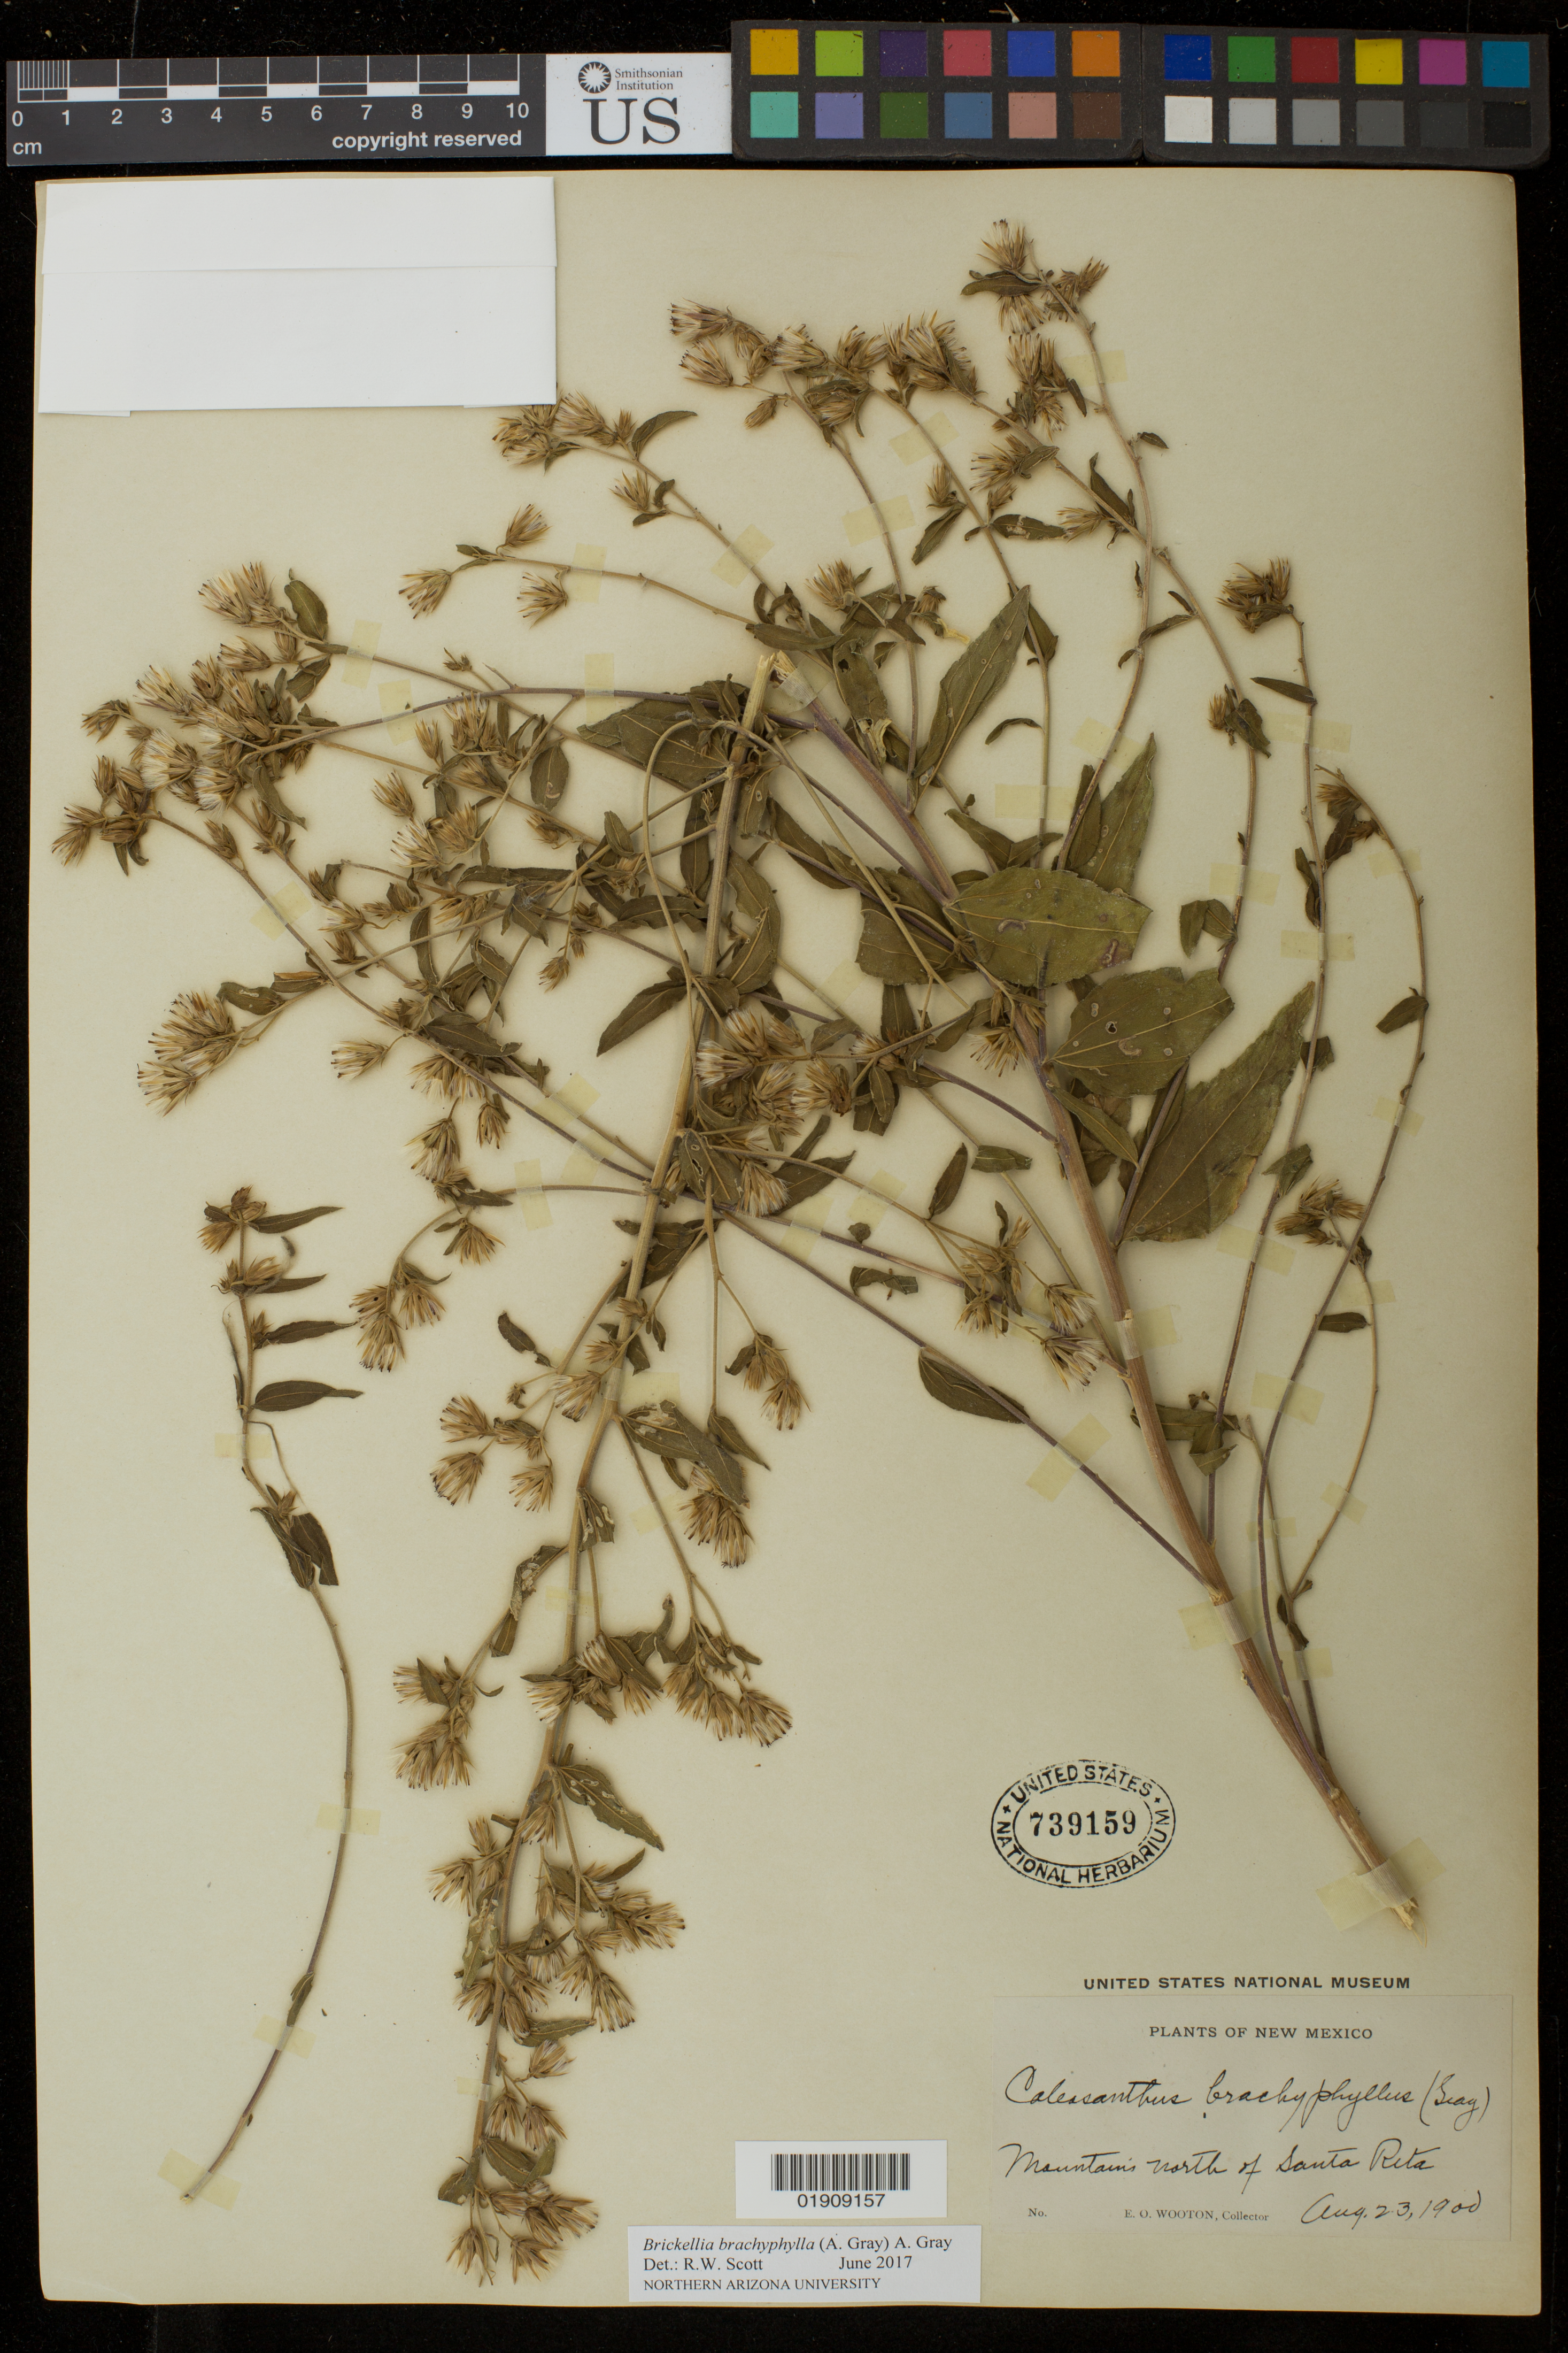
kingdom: Plantae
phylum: Tracheophyta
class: Magnoliopsida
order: Asterales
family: Asteraceae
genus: Brickellia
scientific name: Brickellia brachyphylla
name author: (A. Gray) A. Gray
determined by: Scott, Randall W., (ASC), Northern Arizona University (UNITED STATES)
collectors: E. O. Wooton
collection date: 1900-08-23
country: United States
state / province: New Mexico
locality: Mountains north of Santa Rita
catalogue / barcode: US 739159